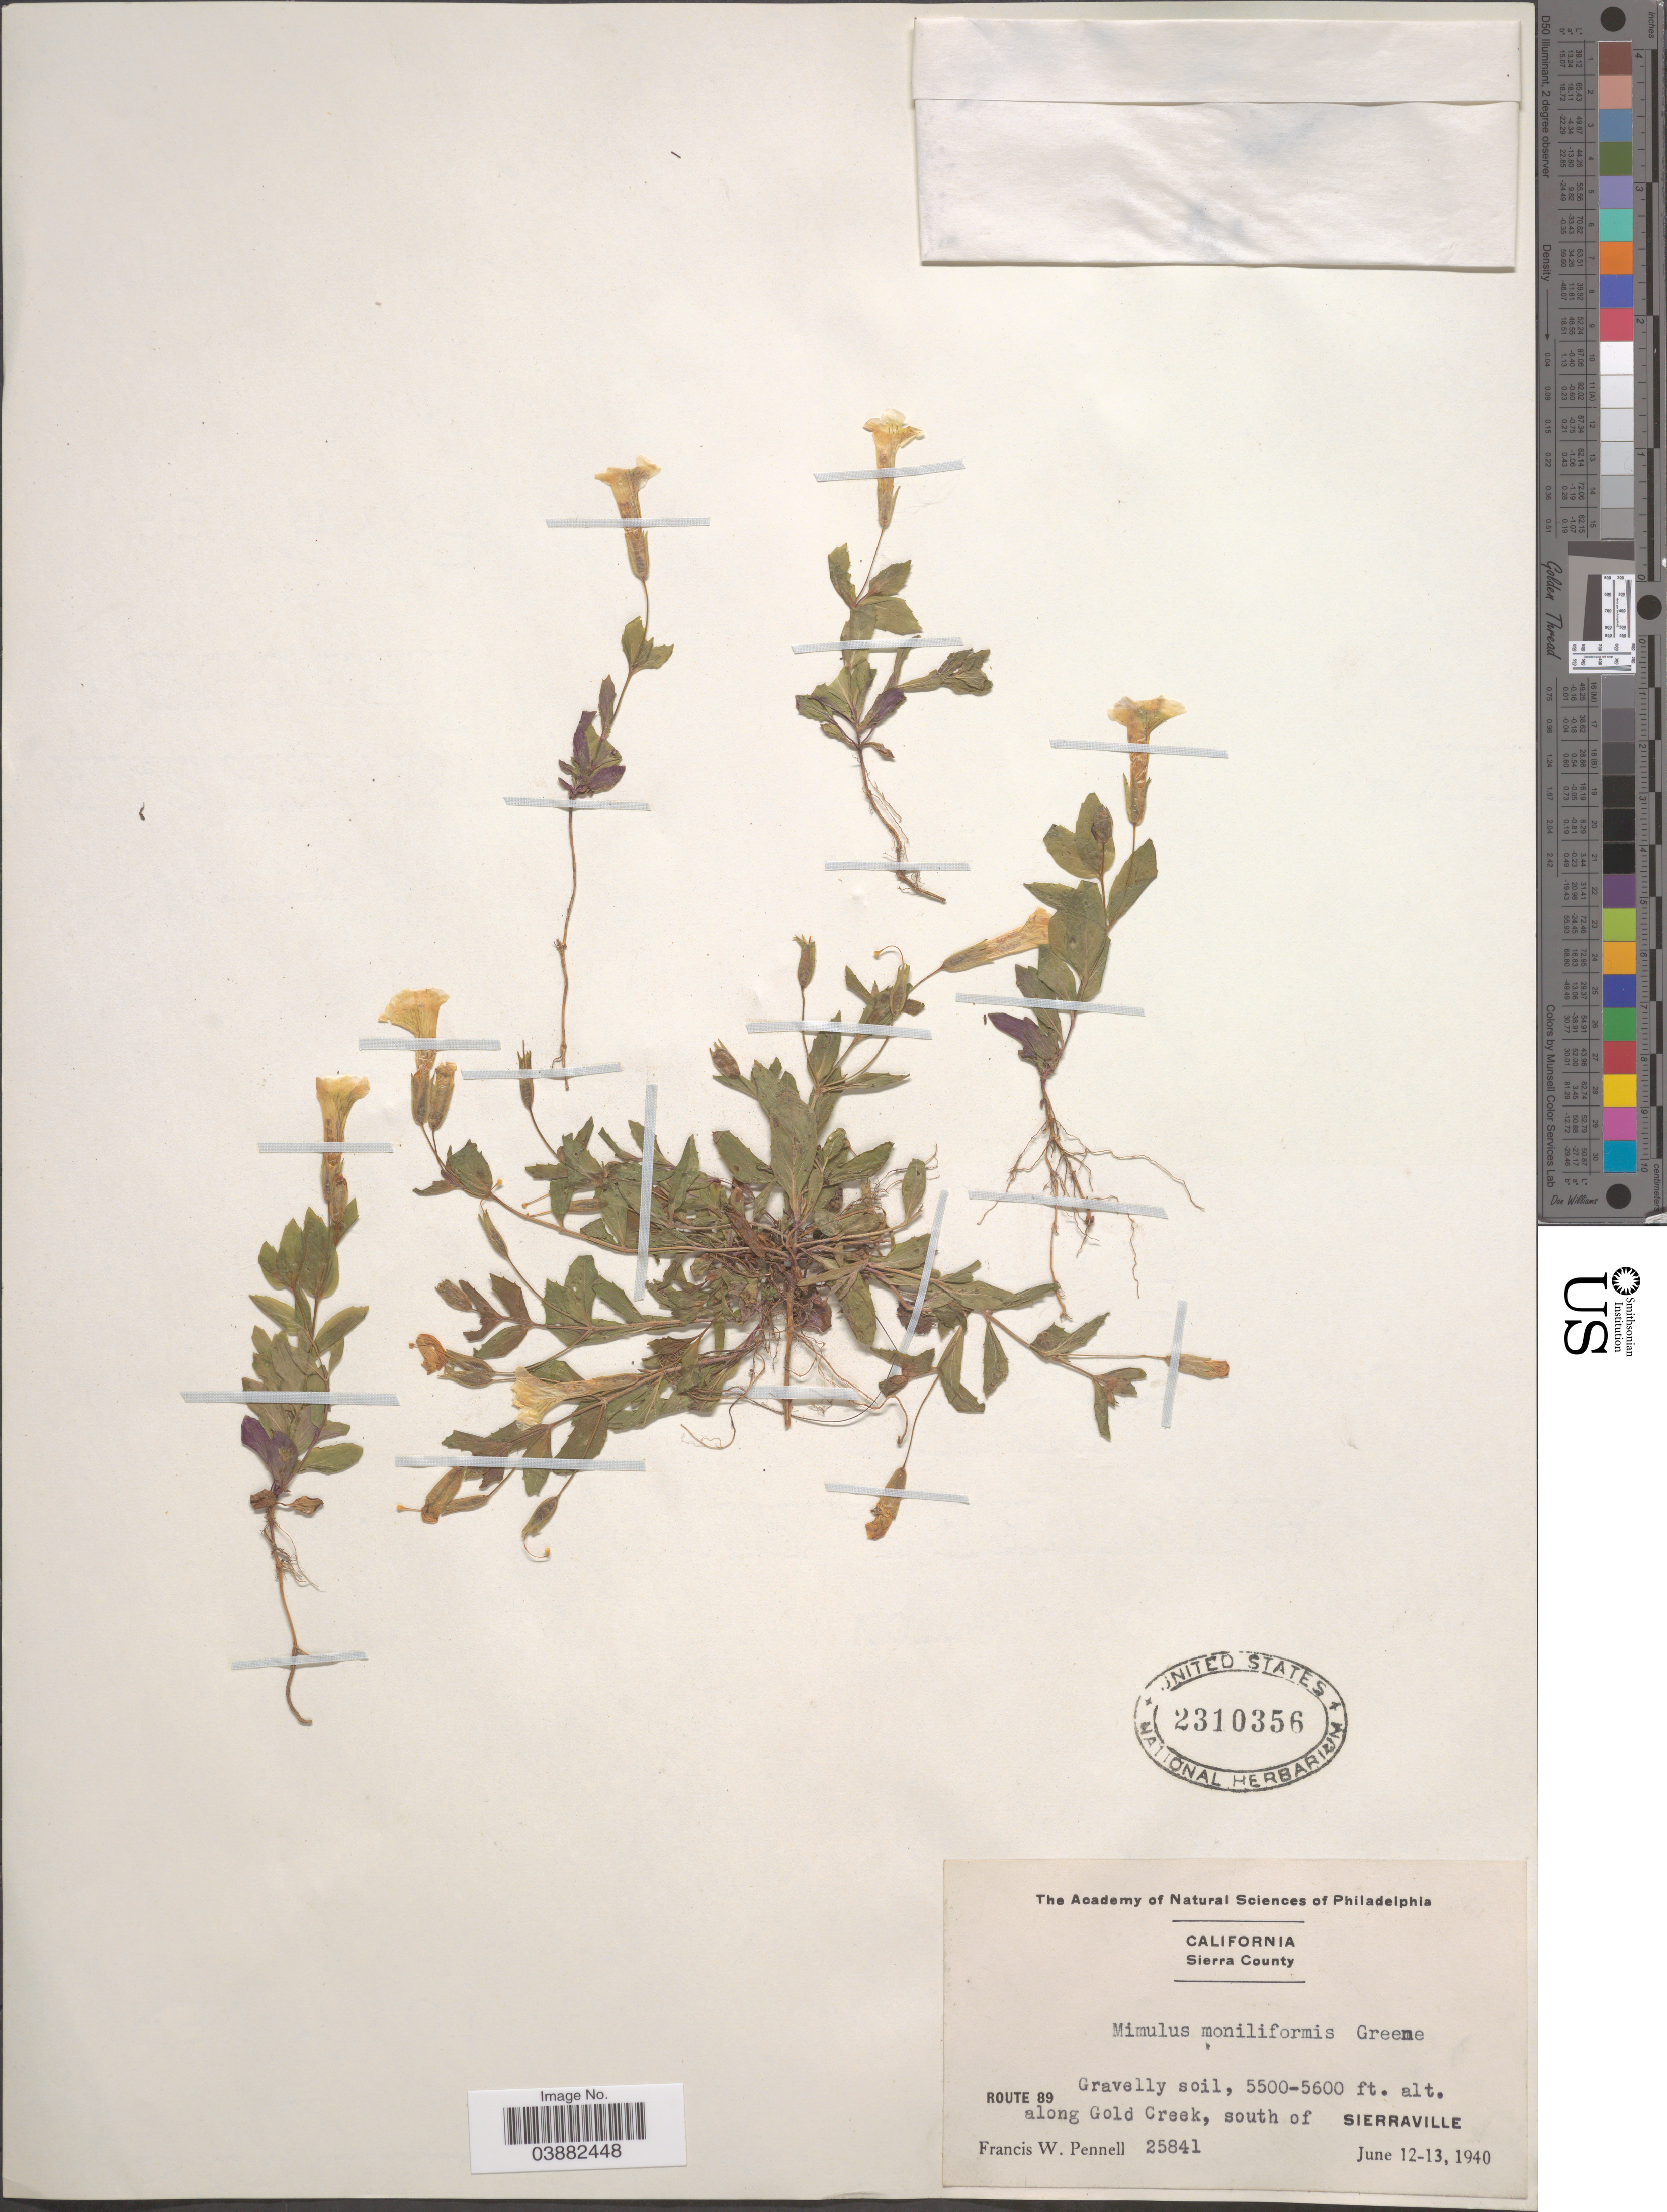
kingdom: Plantae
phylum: Tracheophyta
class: Magnoliopsida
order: Lamiales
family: Phrymaceae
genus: Mimulus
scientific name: Mimulus moniliformis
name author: Greene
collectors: F. W. Pennell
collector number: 25841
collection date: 1940-06-12/1940-06-13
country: United States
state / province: California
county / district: Sierra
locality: Sierra County. Route 89. Along Gold Creek, south of Sierraville.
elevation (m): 1676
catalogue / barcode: US 2310356